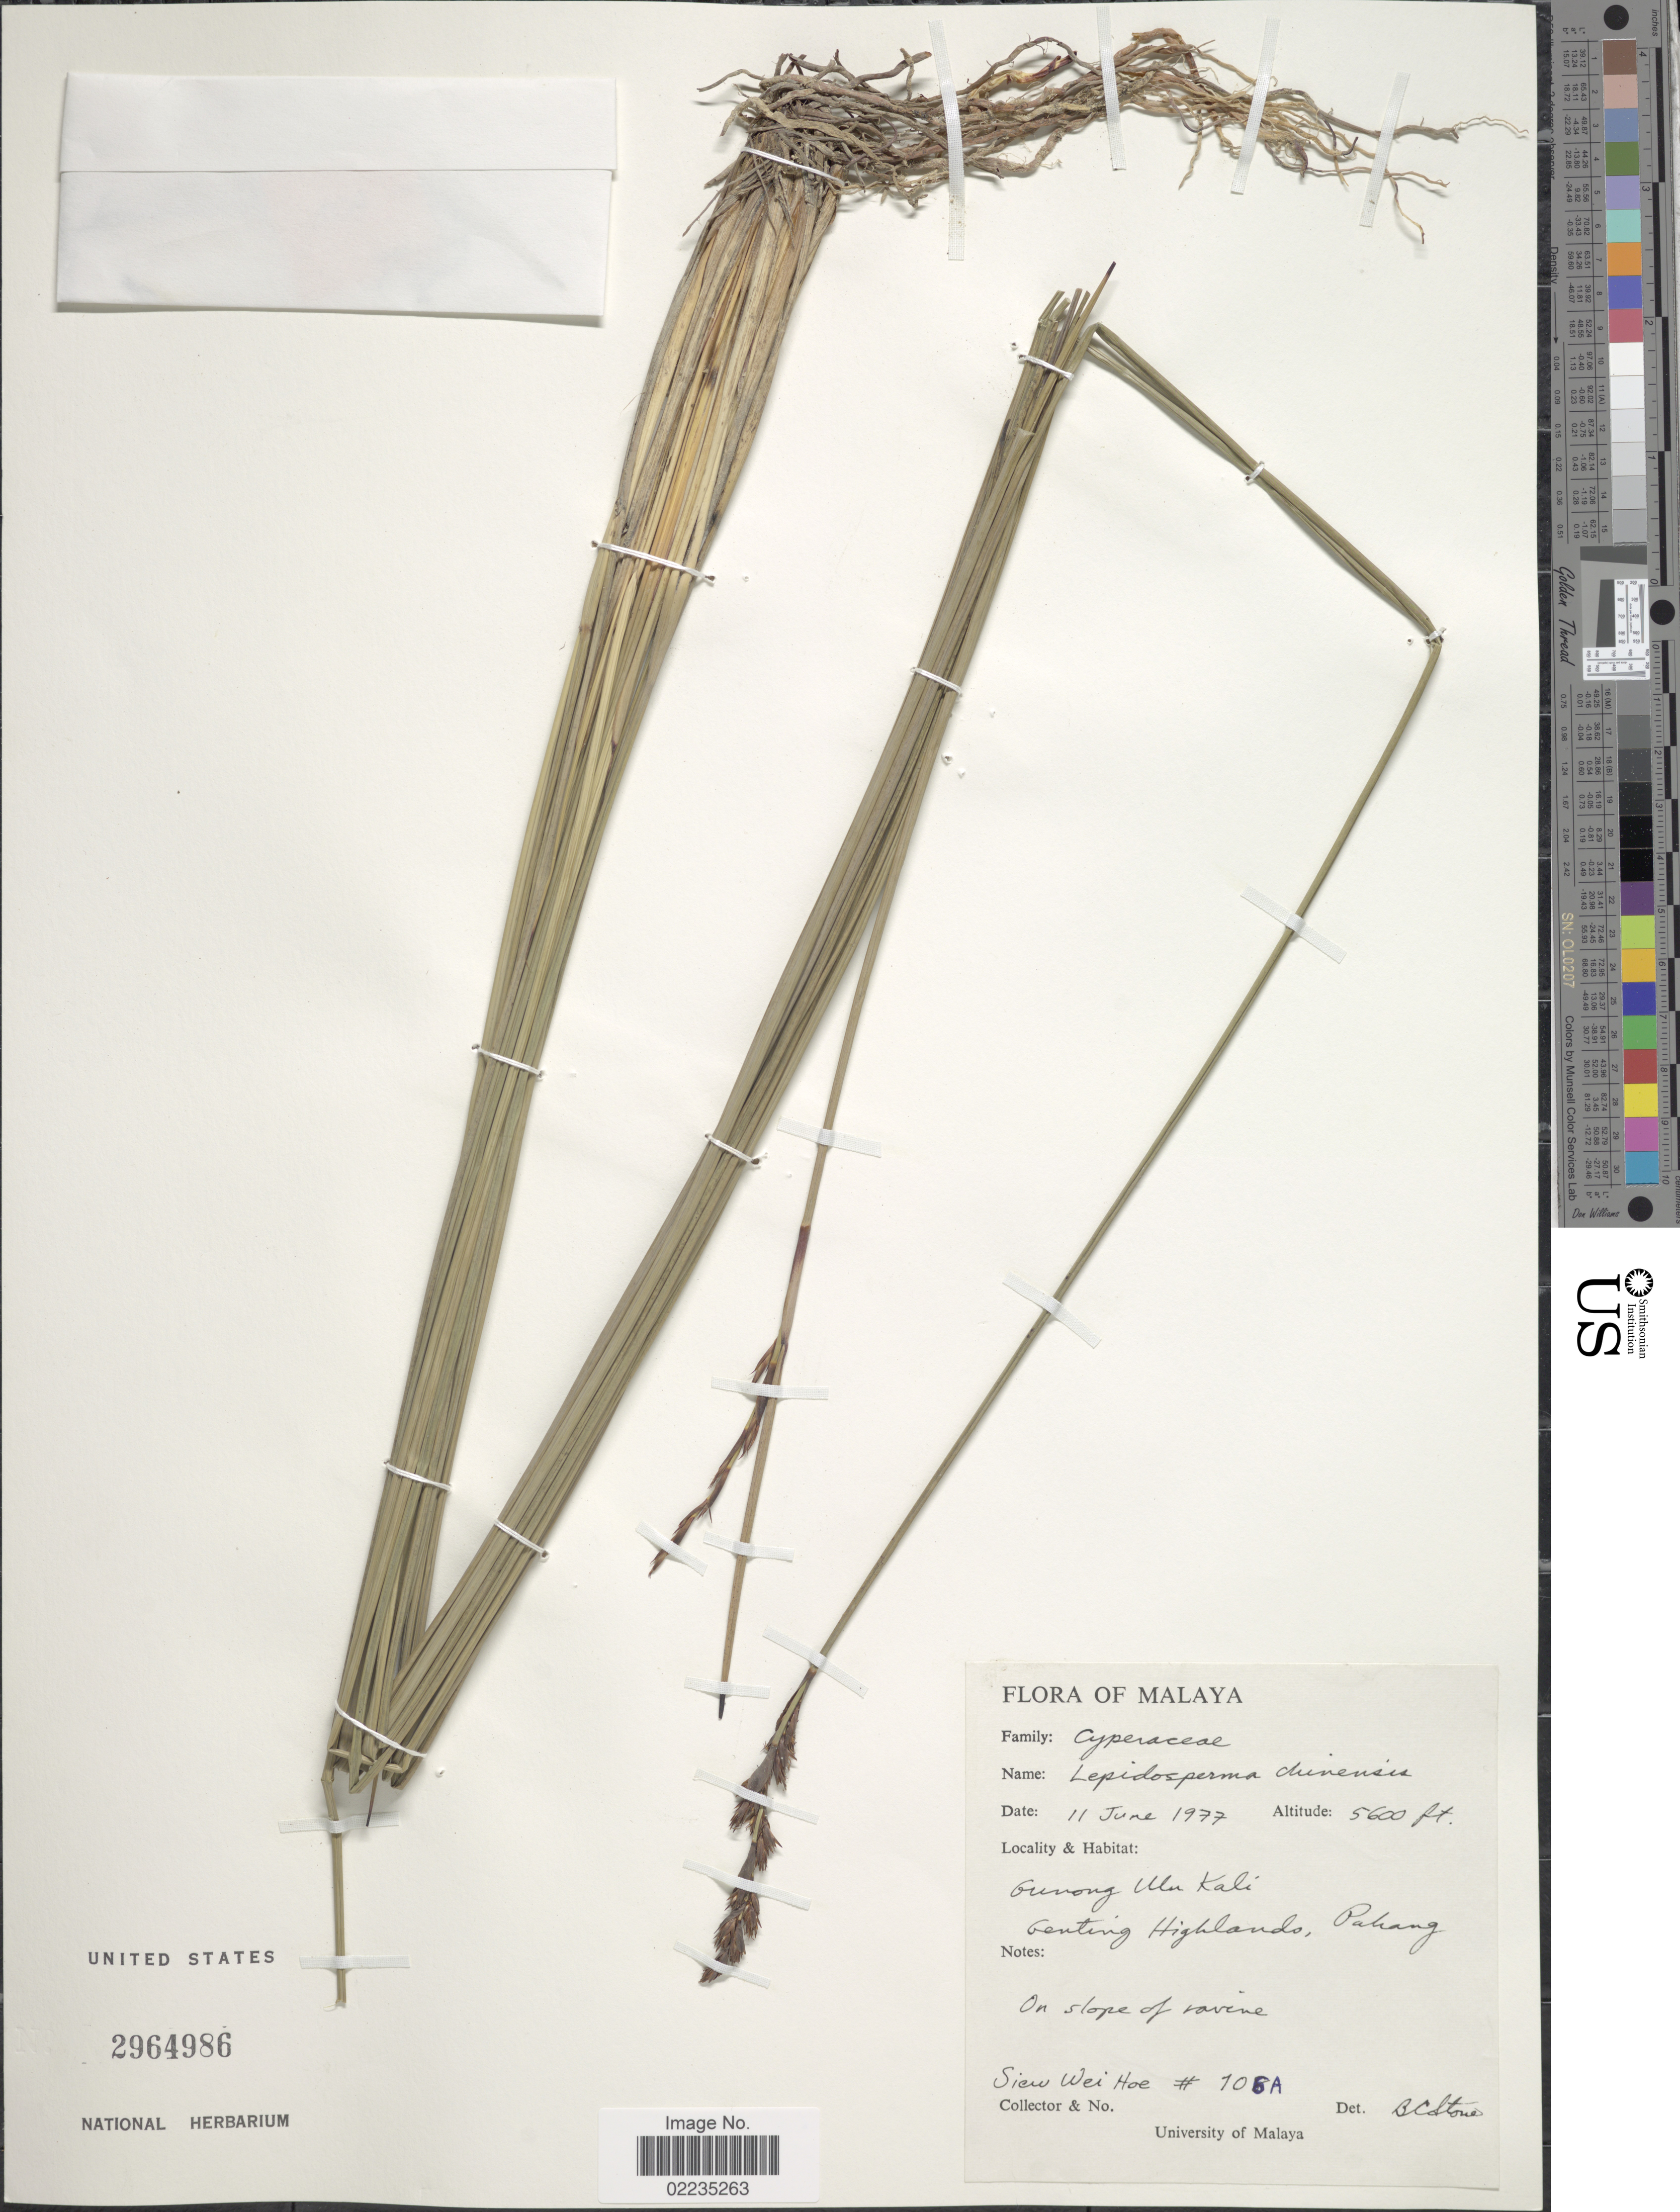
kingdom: Plantae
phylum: Tracheophyta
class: Liliopsida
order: Poales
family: Cyperaceae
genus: Lepidosperma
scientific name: Lepidosperma chinense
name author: Nees & Meyen ex Kunth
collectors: S. Hoe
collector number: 106A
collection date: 1977-06-11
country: Malaysia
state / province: Pahang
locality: Gunong Ulu Kali, Genting Highlands, Pahang, Malaya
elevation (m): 1707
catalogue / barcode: US 2964986